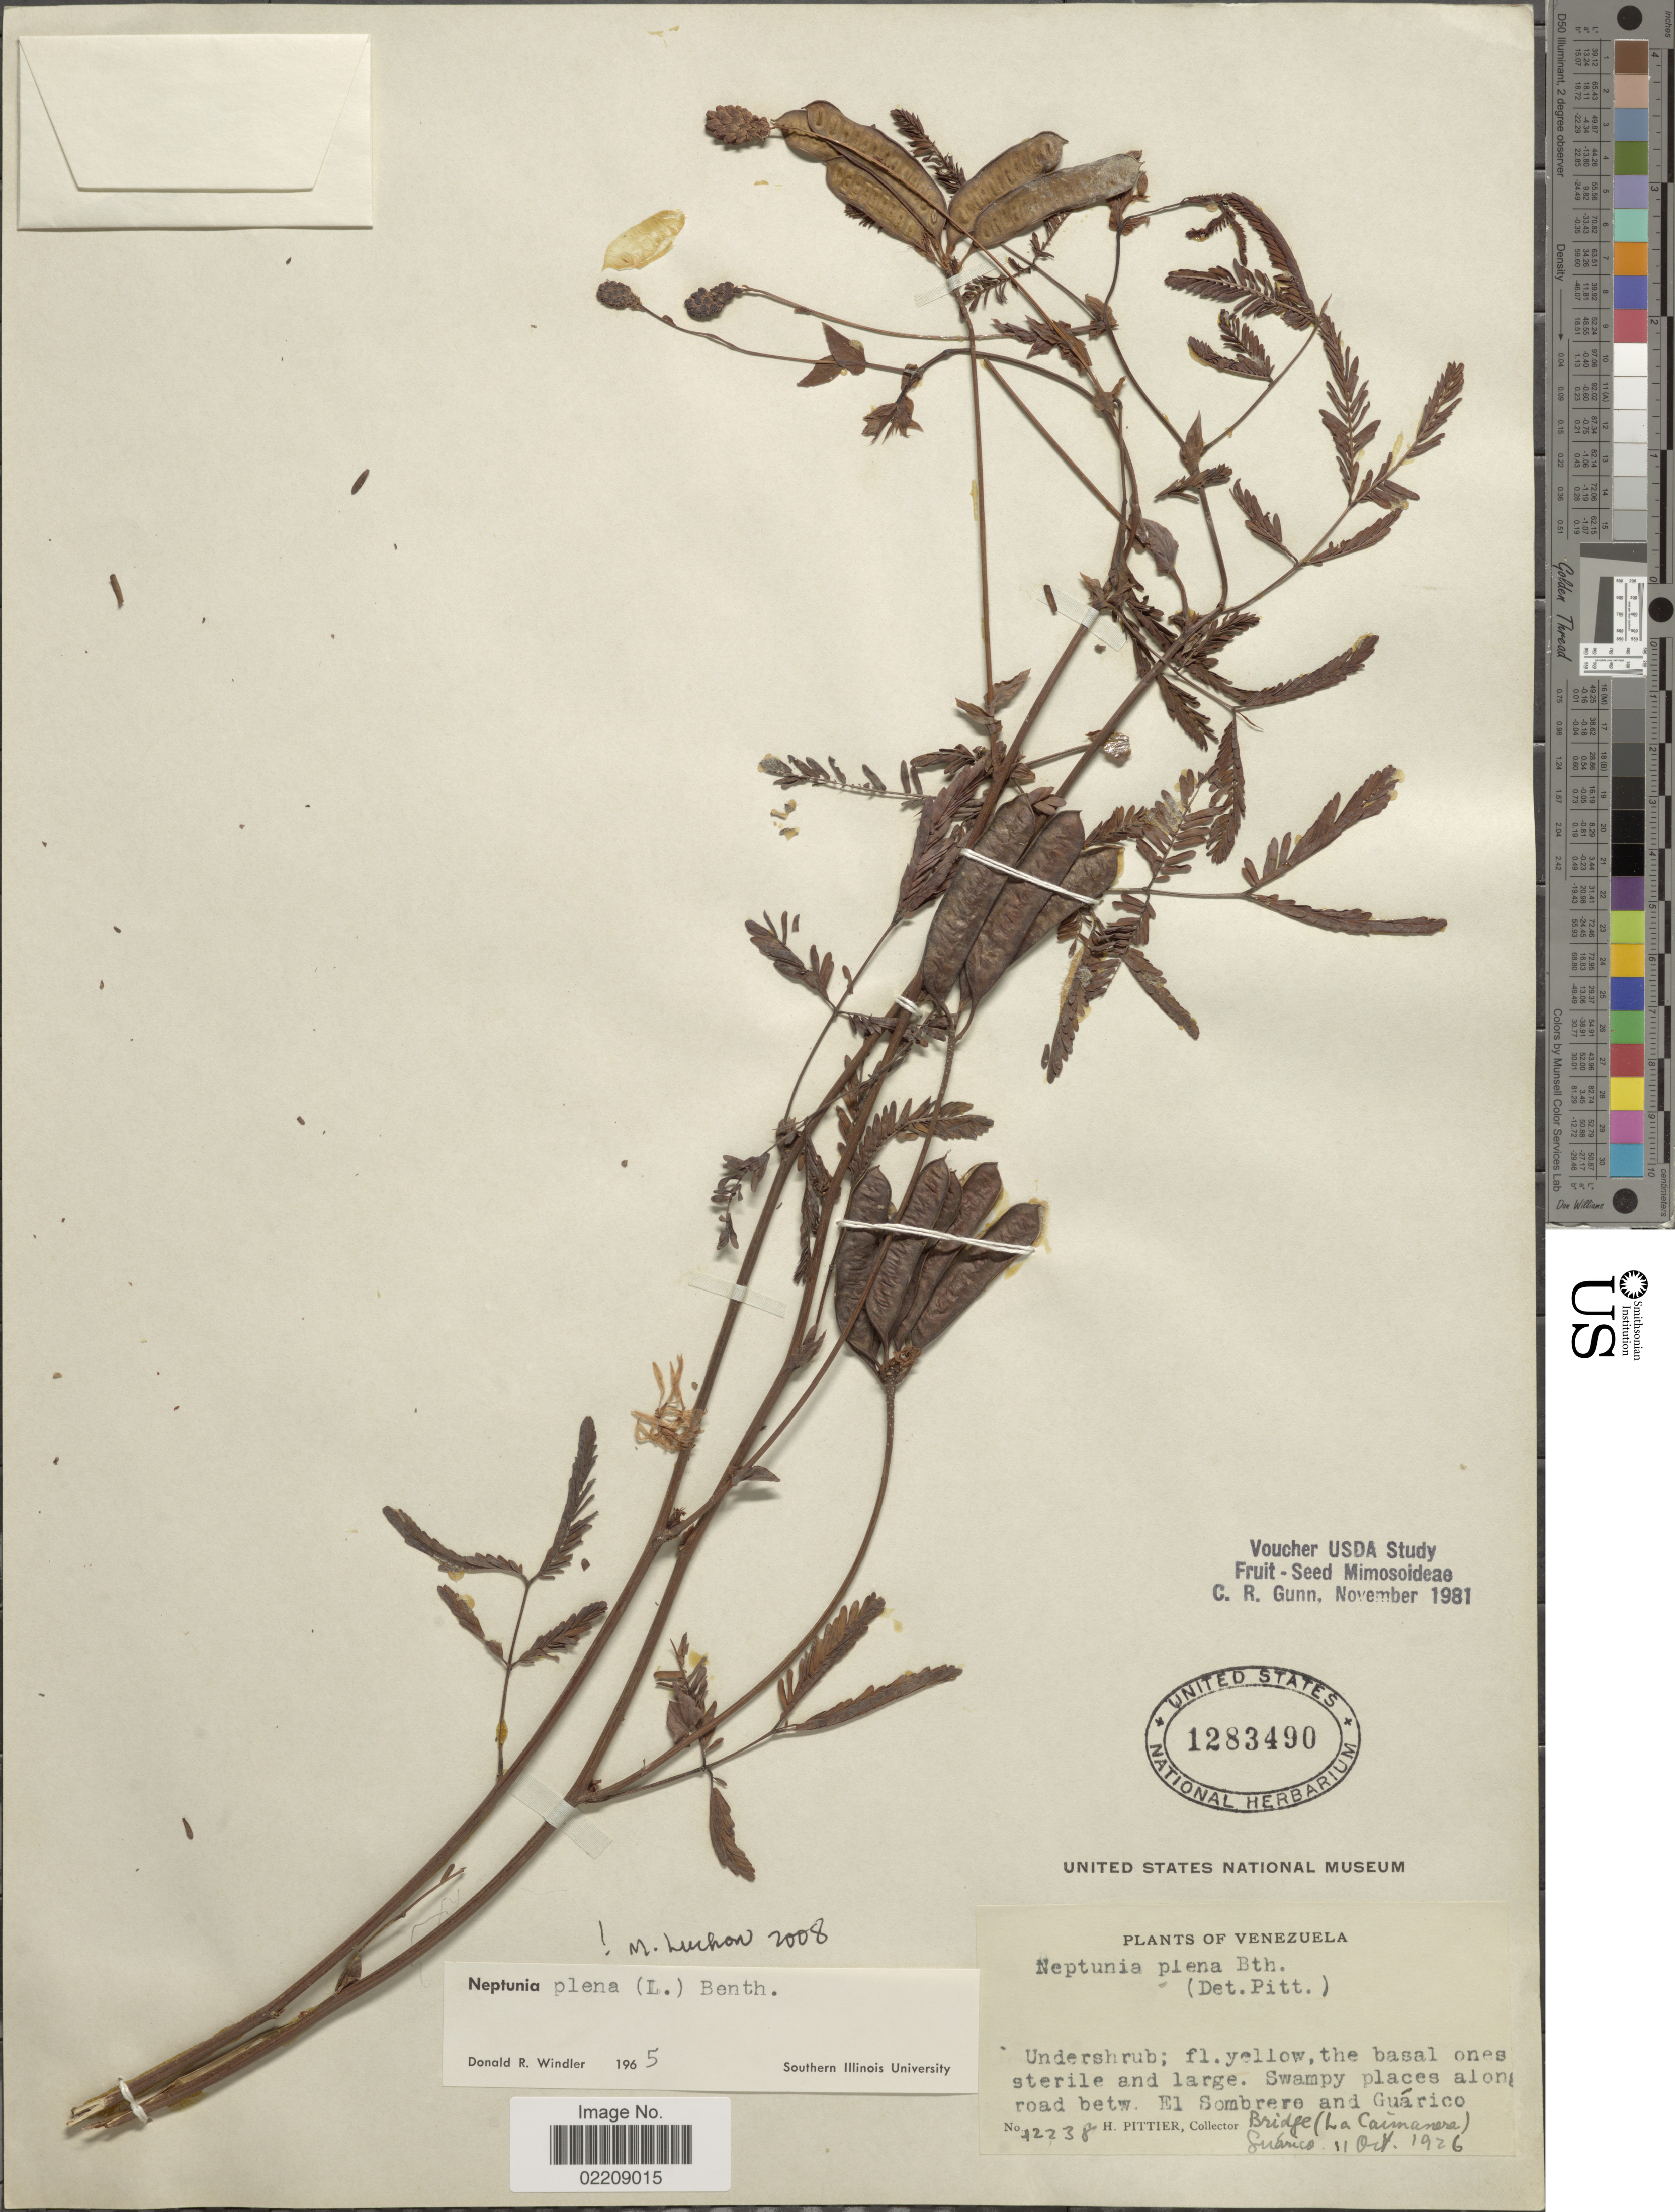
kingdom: Plantae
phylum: Tracheophyta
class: Magnoliopsida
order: Fabales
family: Fabaceae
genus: Neptunia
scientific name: Neptunia plena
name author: (L.) Benth.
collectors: H. F. Pittier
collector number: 12238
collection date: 1926-10-11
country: Venezuela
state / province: Guárico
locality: Swampy palces along road between El Sombrere and Guarico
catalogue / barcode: US 1283490